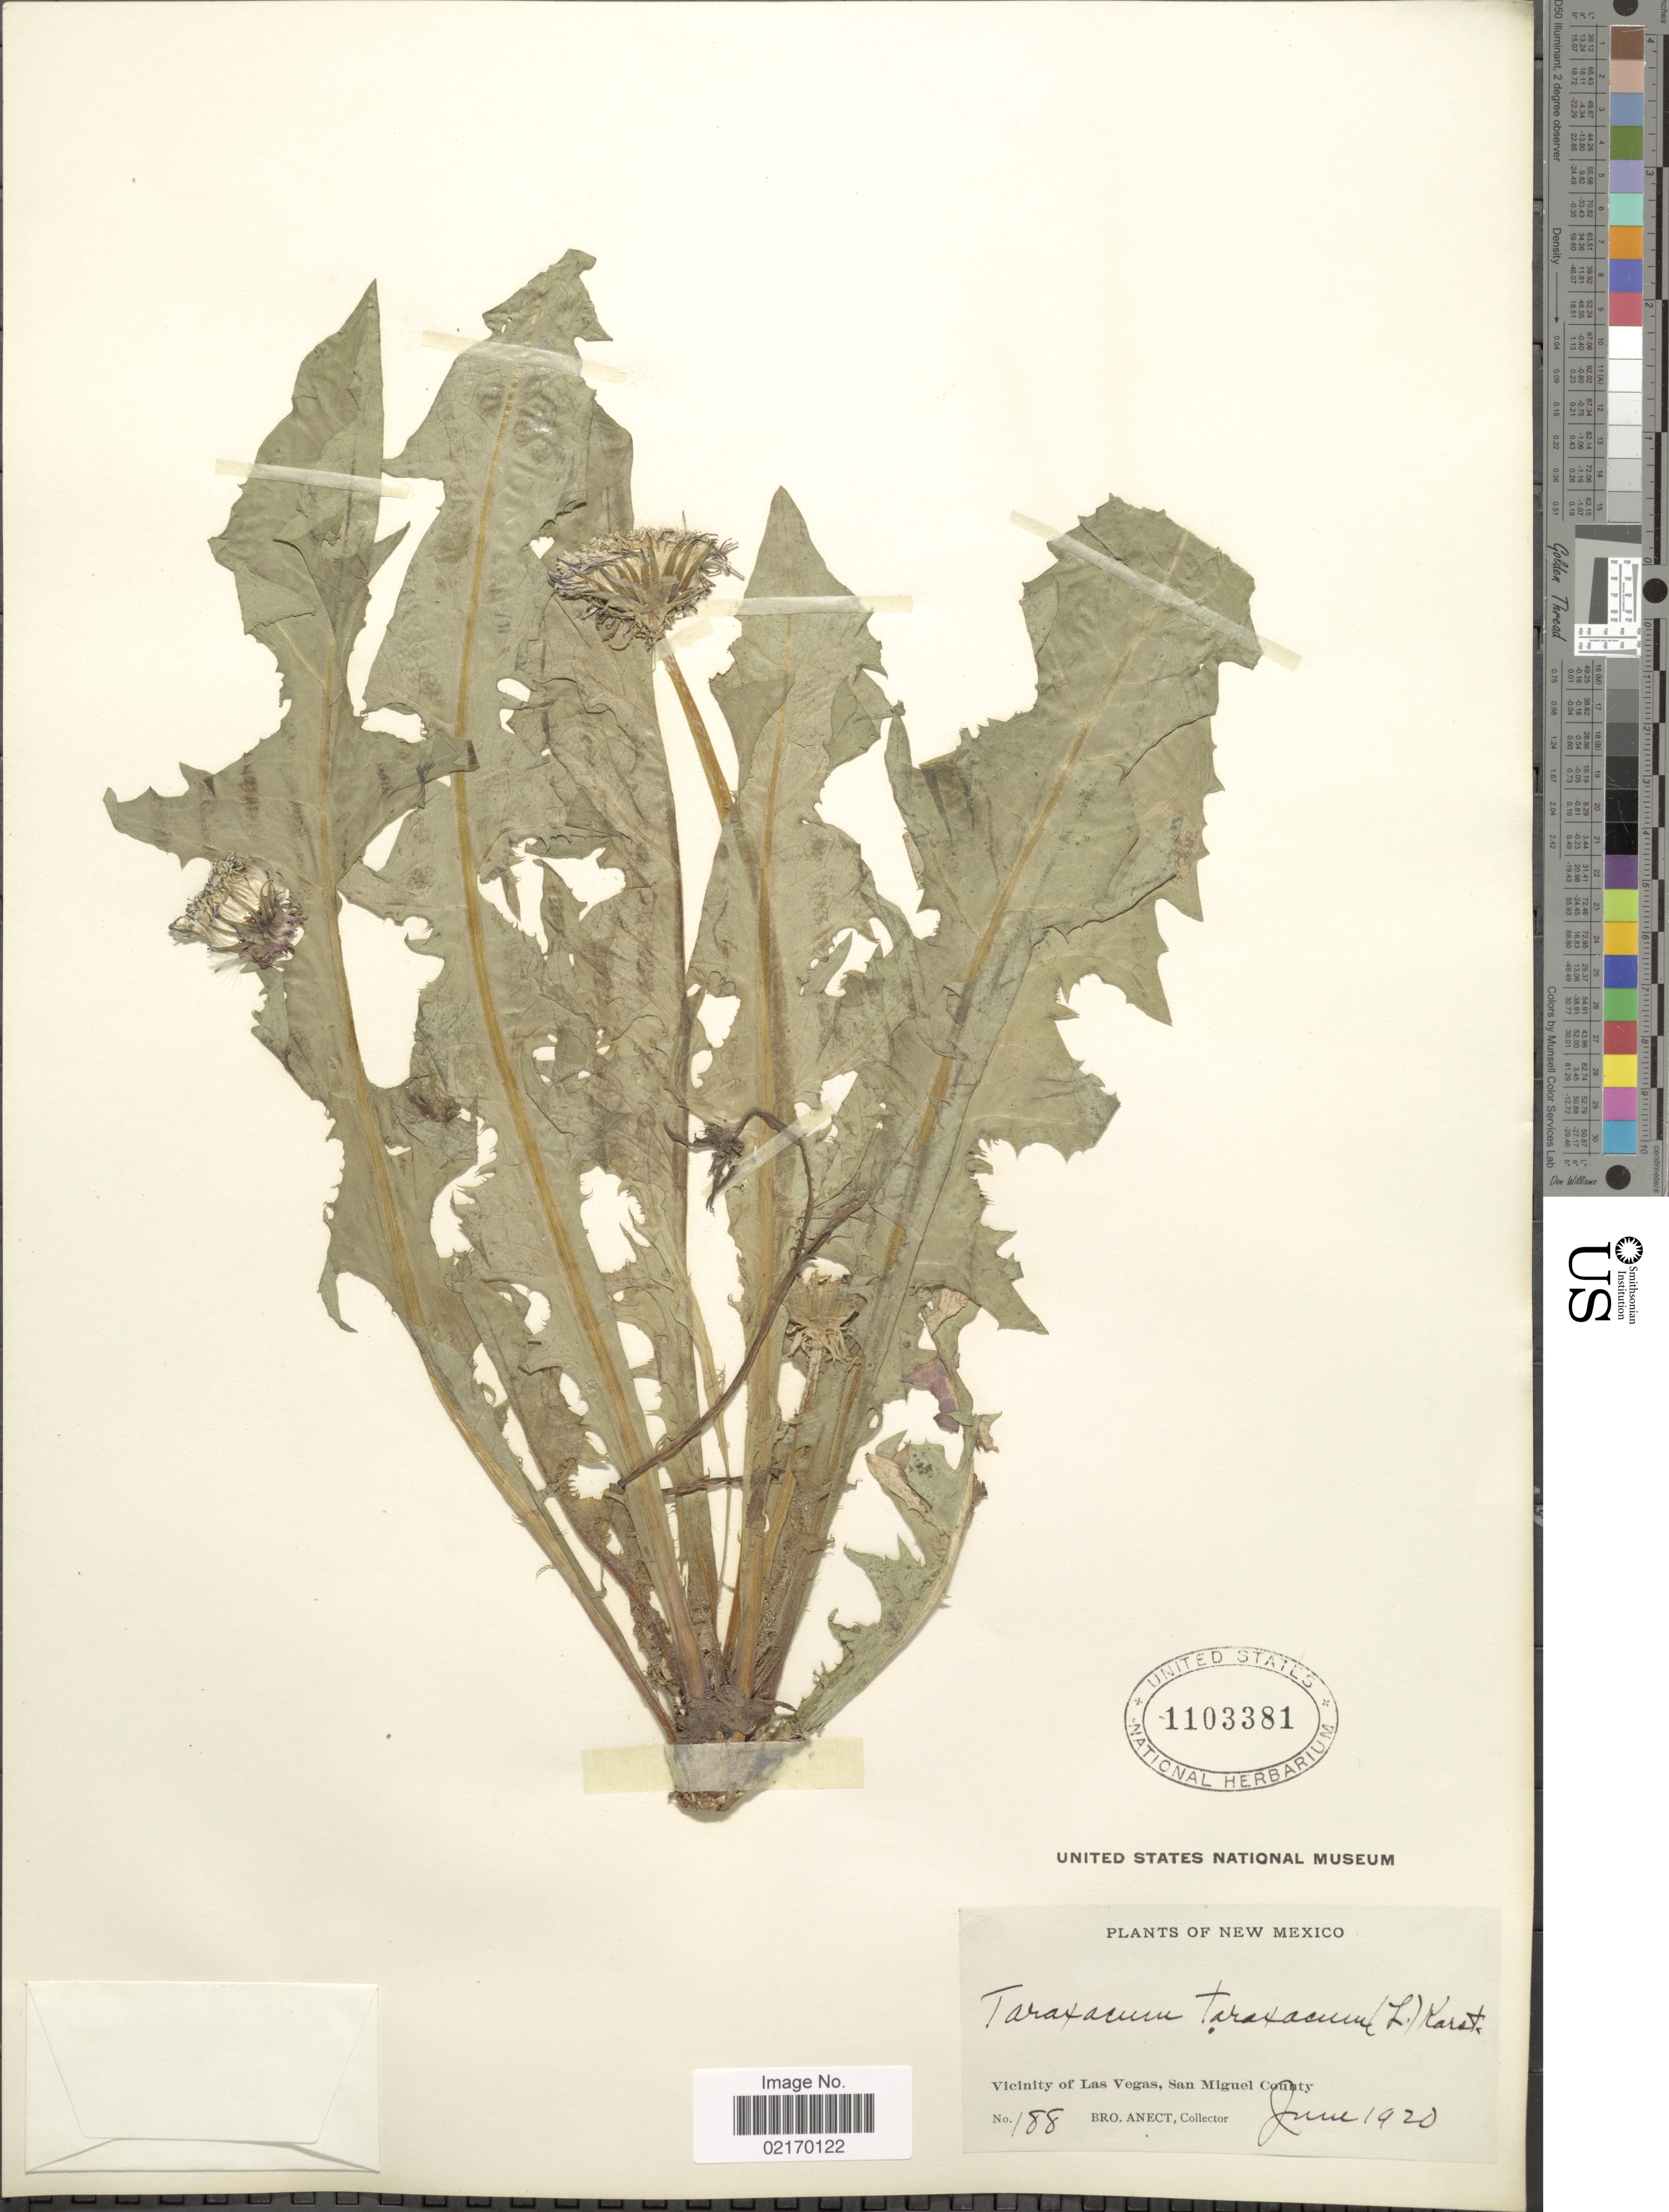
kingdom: Plantae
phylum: Tracheophyta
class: Magnoliopsida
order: Asterales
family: Asteraceae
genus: Taraxacum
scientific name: Taraxacum officinale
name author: G.H. Weber ex F.H. Wigg.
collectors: B. Anect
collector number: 188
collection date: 1920-06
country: United States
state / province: New Mexico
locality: Vicinity of Las Vegas, San Miguel County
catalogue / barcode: US 1103381